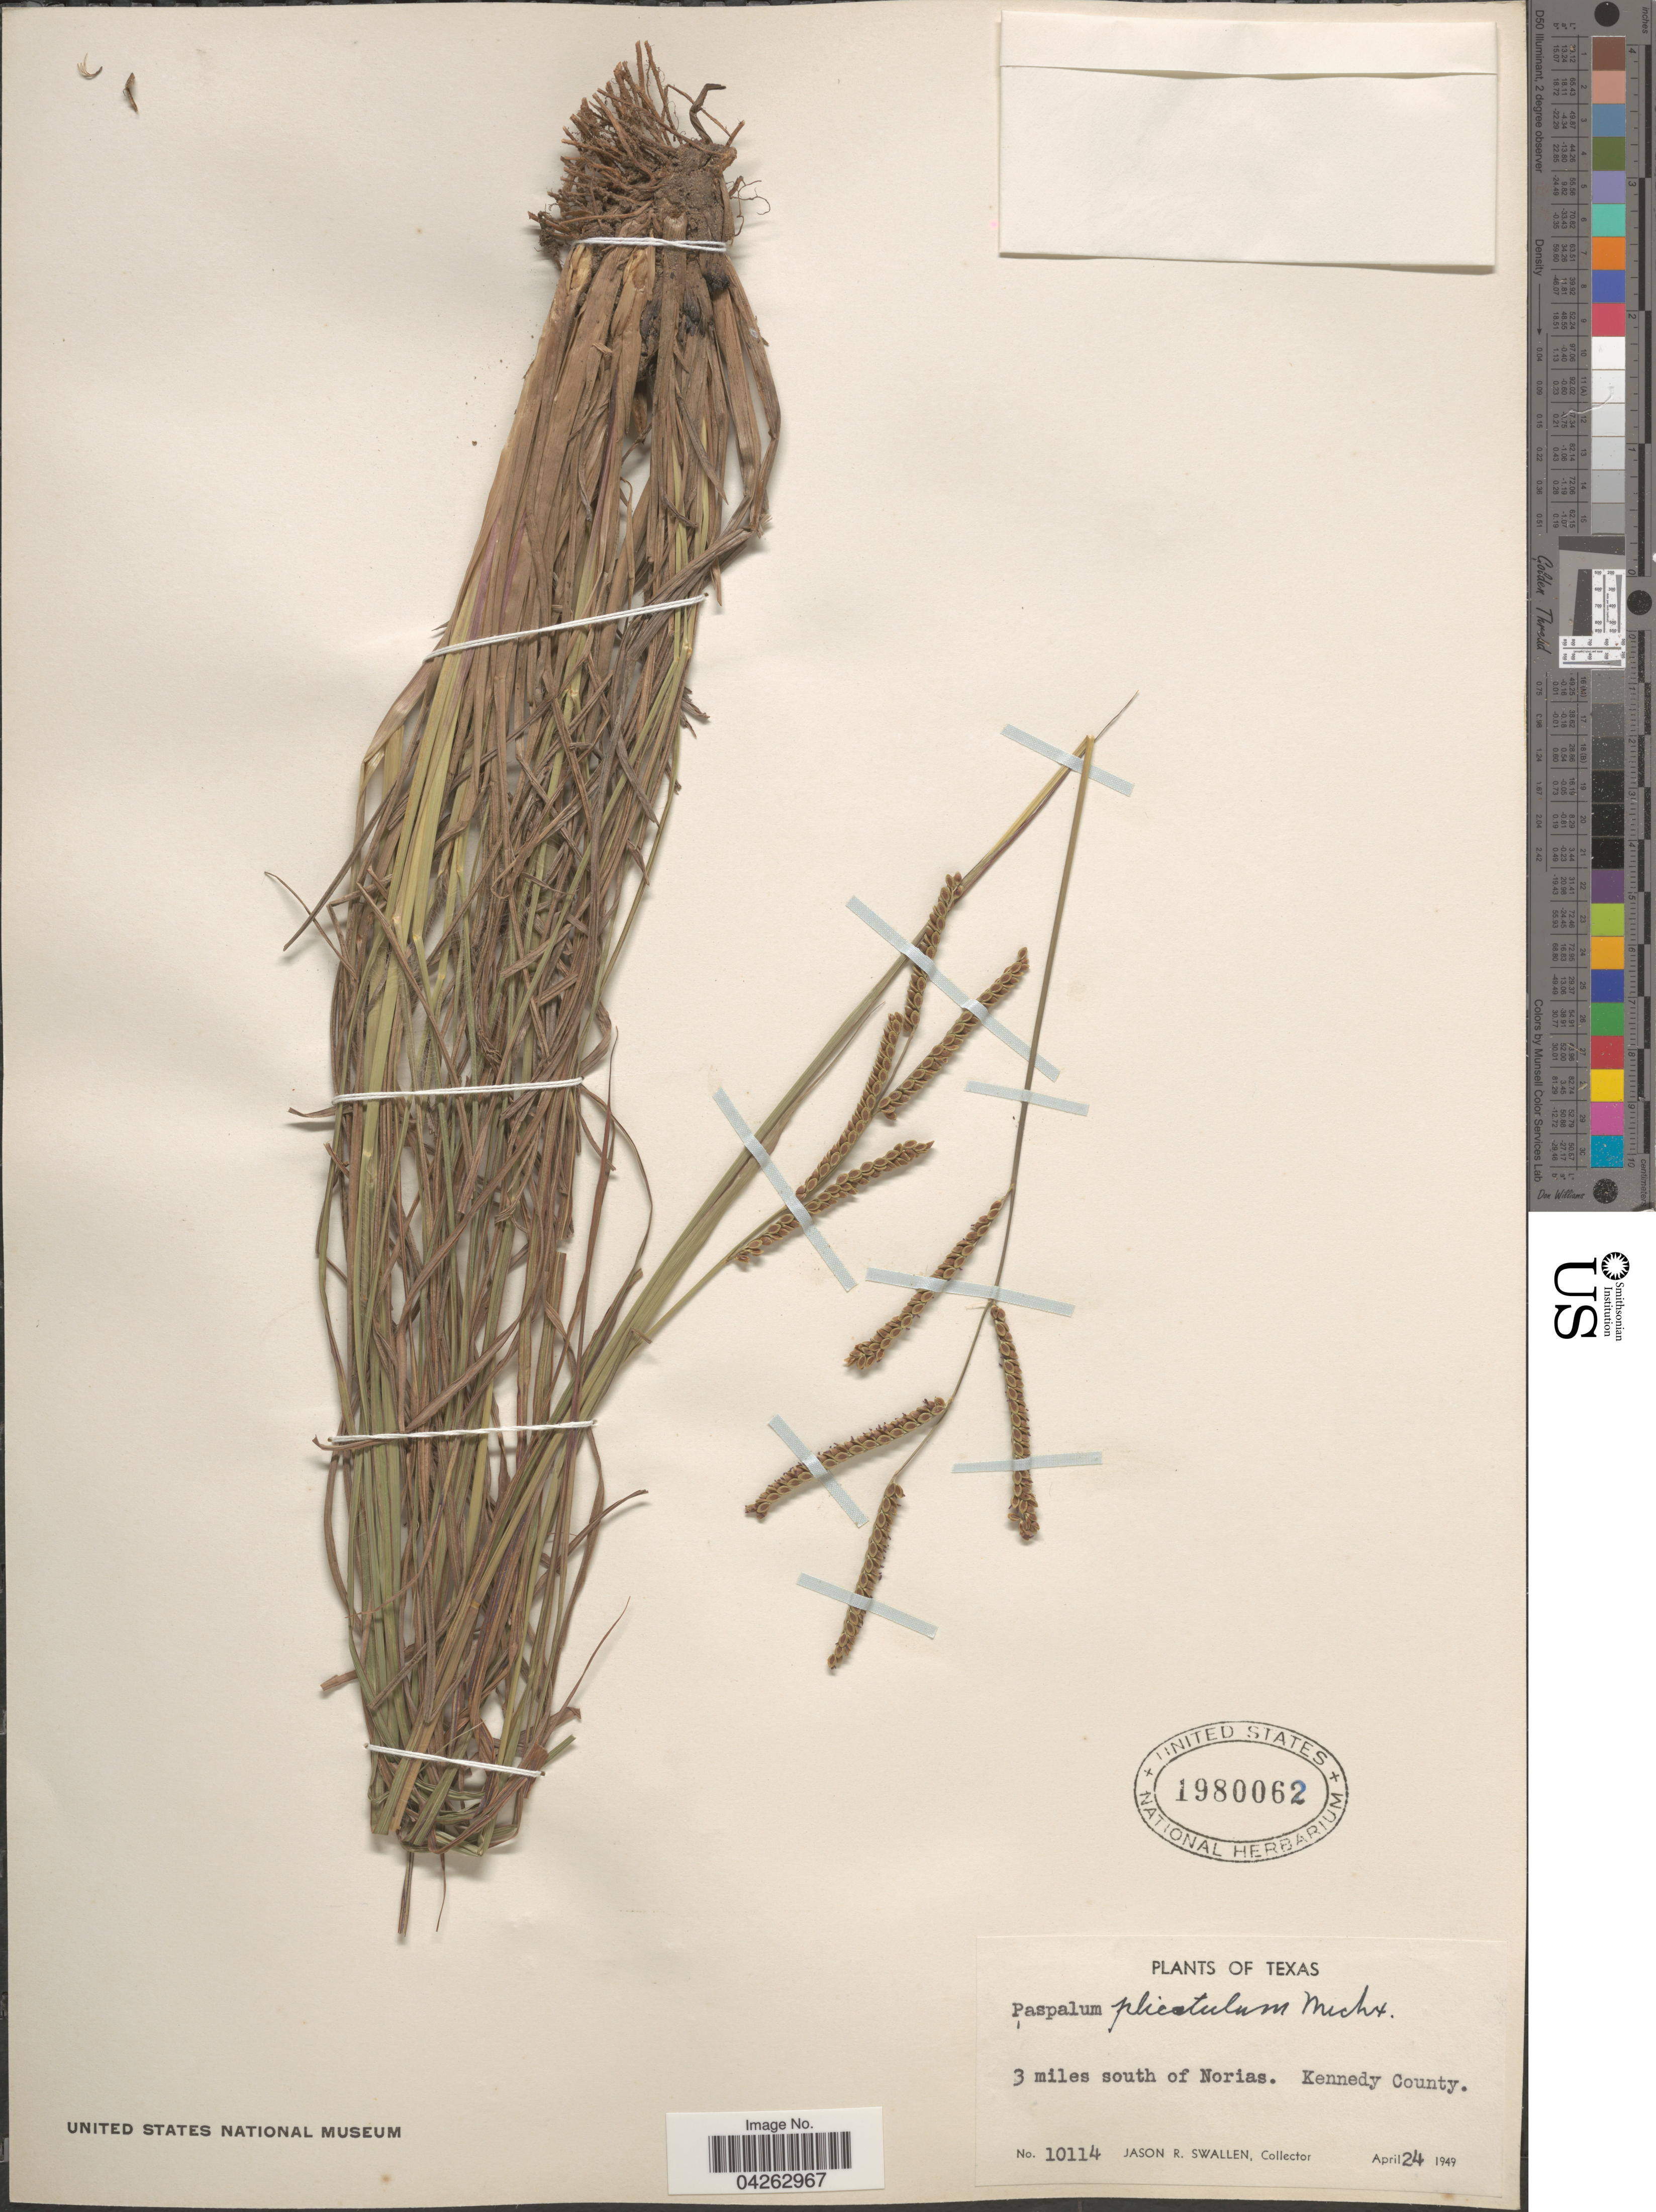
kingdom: Plantae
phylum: Tracheophyta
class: Liliopsida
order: Poales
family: Poaceae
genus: Paspalum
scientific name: Paspalum plicatulum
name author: Michx.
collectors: J. R. Swallen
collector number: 10114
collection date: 1949-04-24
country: United States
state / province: Texas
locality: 3 miles south of Norias. Kennedy County.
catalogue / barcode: US 1980062